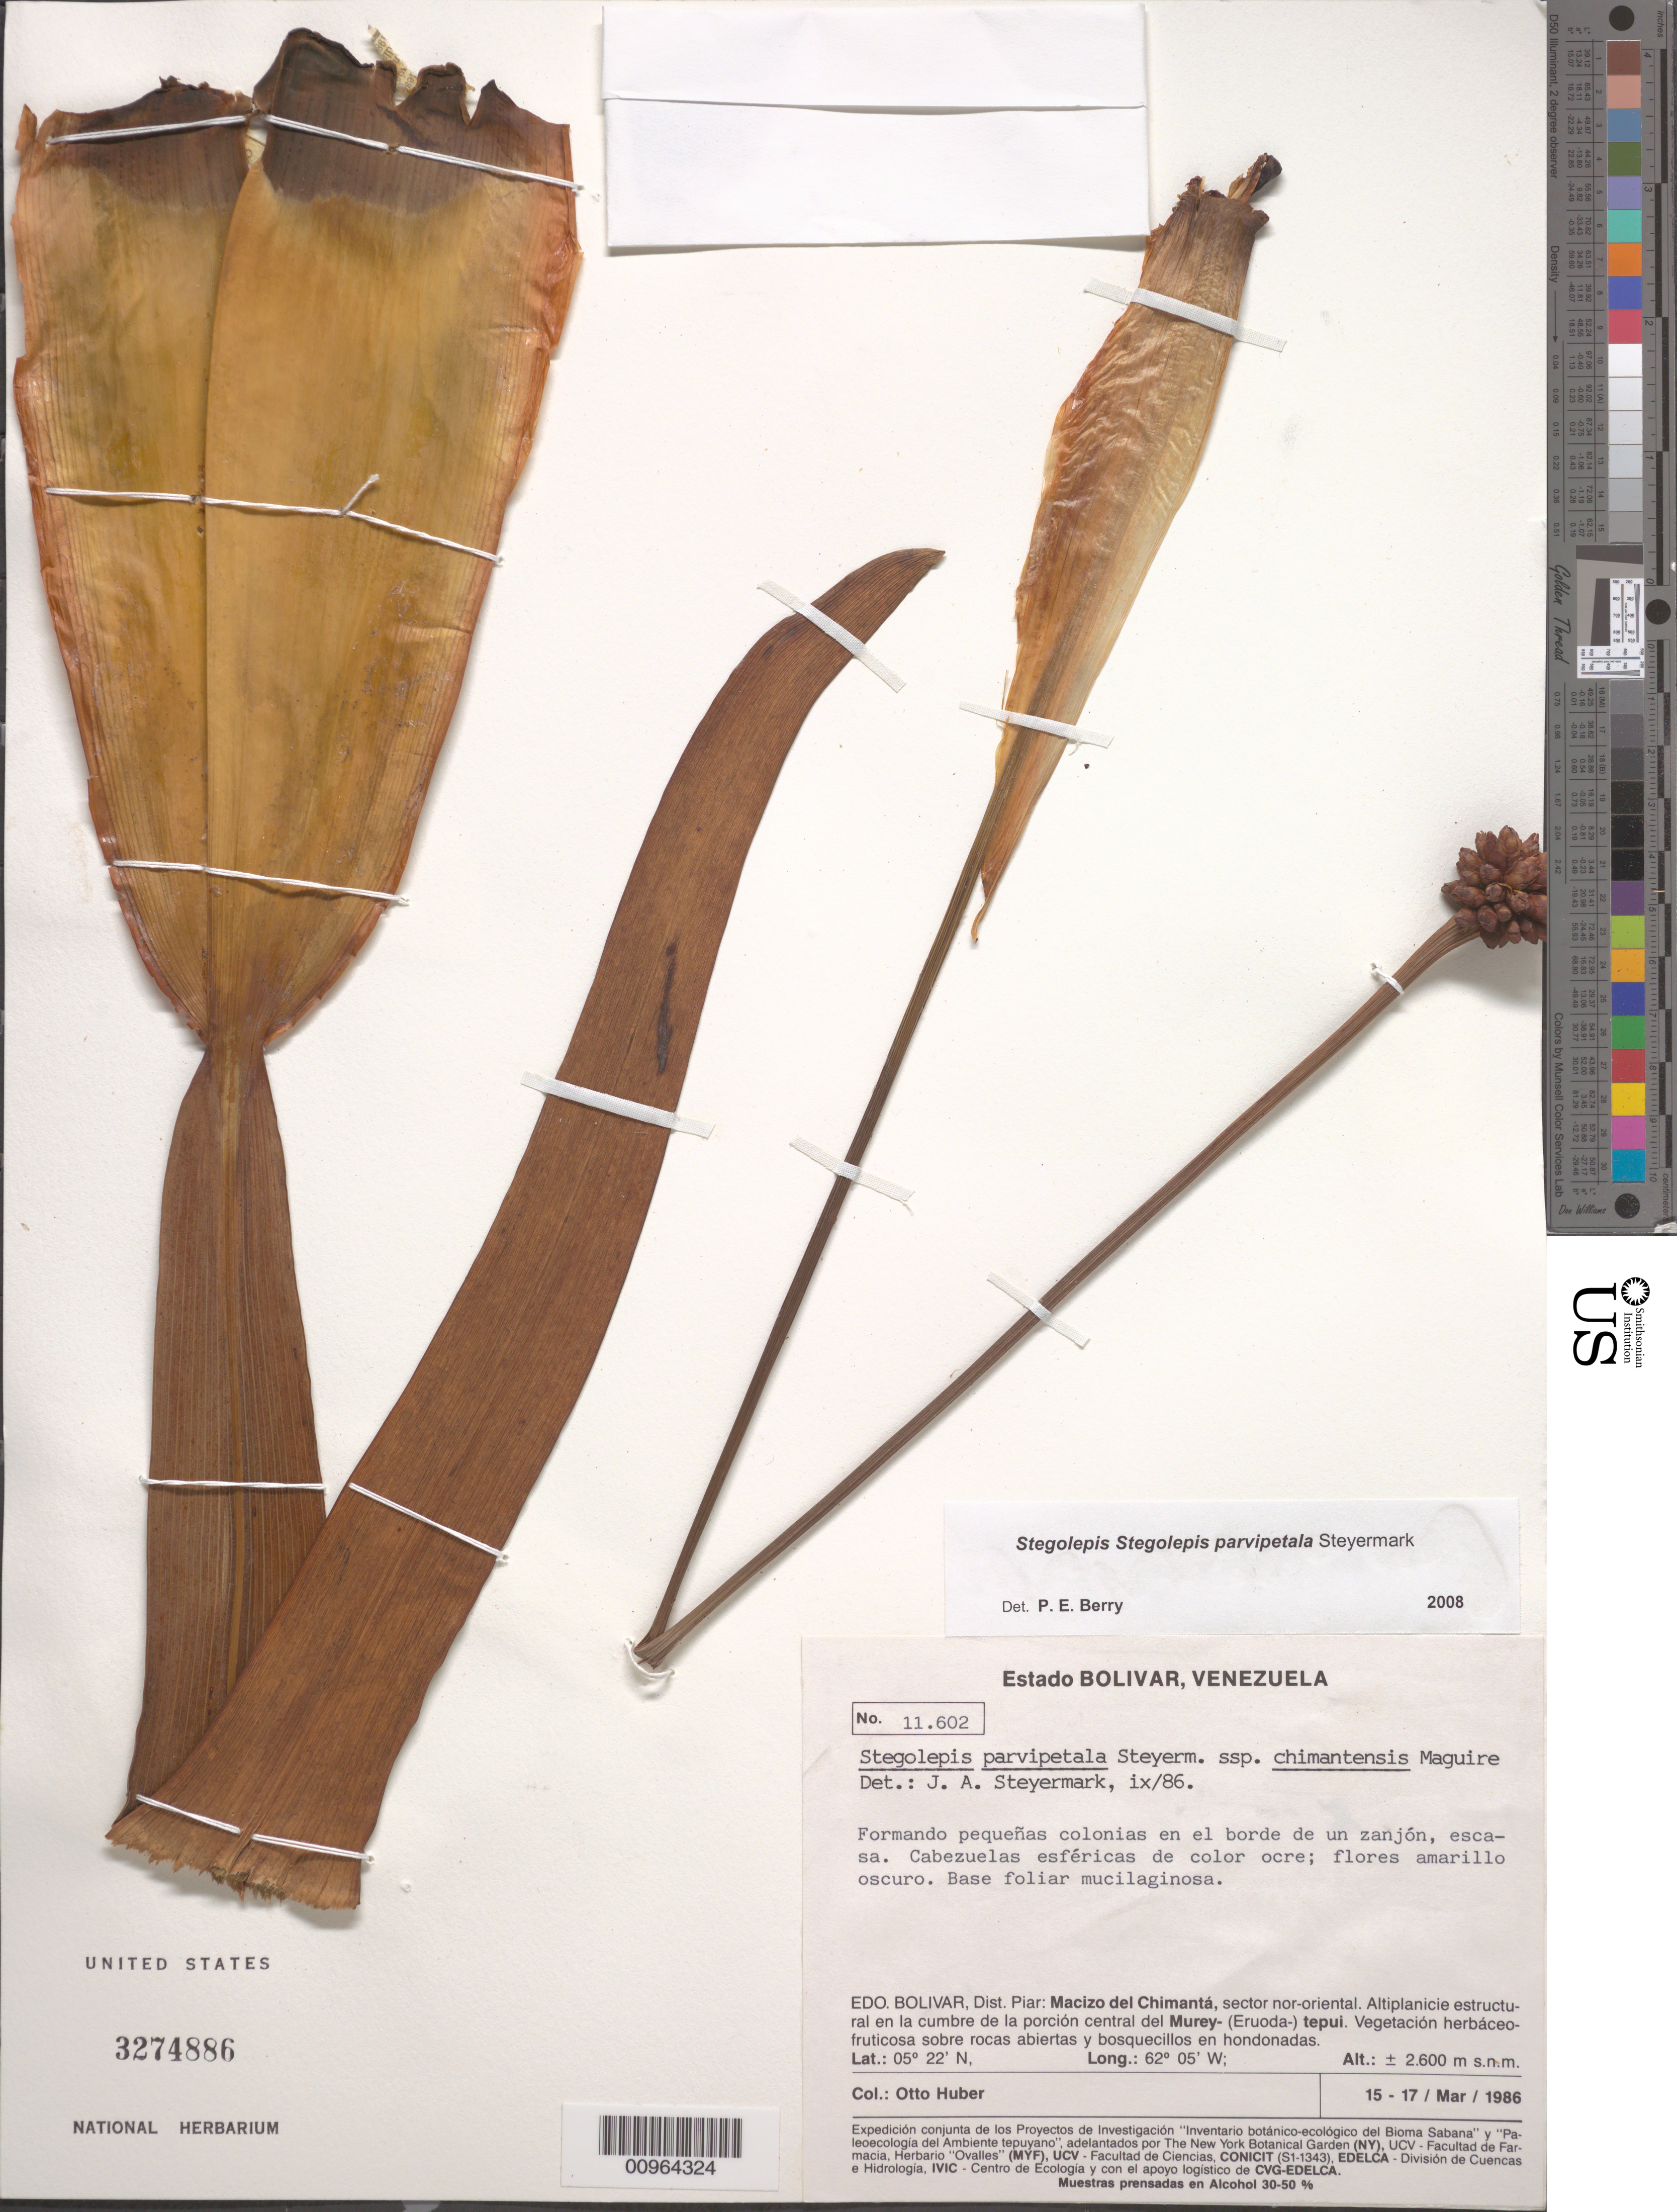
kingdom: Plantae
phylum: Tracheophyta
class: Liliopsida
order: Poales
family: Rapateaceae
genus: Stegolepis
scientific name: Stegolepis parvipetala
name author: Steyerm.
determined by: Berry, P. E., (WIS), University of Wisconsin - Madison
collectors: O. Huber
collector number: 11602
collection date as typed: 15-Mar-86 to 17-Mar-86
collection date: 1986-03-15/1986-03-17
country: Venezuela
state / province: Bolívar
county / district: Piar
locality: Macizo del Chimantá, sector nor-oriental, cumbre de la procion central del Murey-tepuí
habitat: Borde de un zanjon. Altiplanicie de vegetación herbáceo-fructinosa sobre rocas abiertas y bosquecillos de hondonadas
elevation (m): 2600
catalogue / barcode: US 3274886